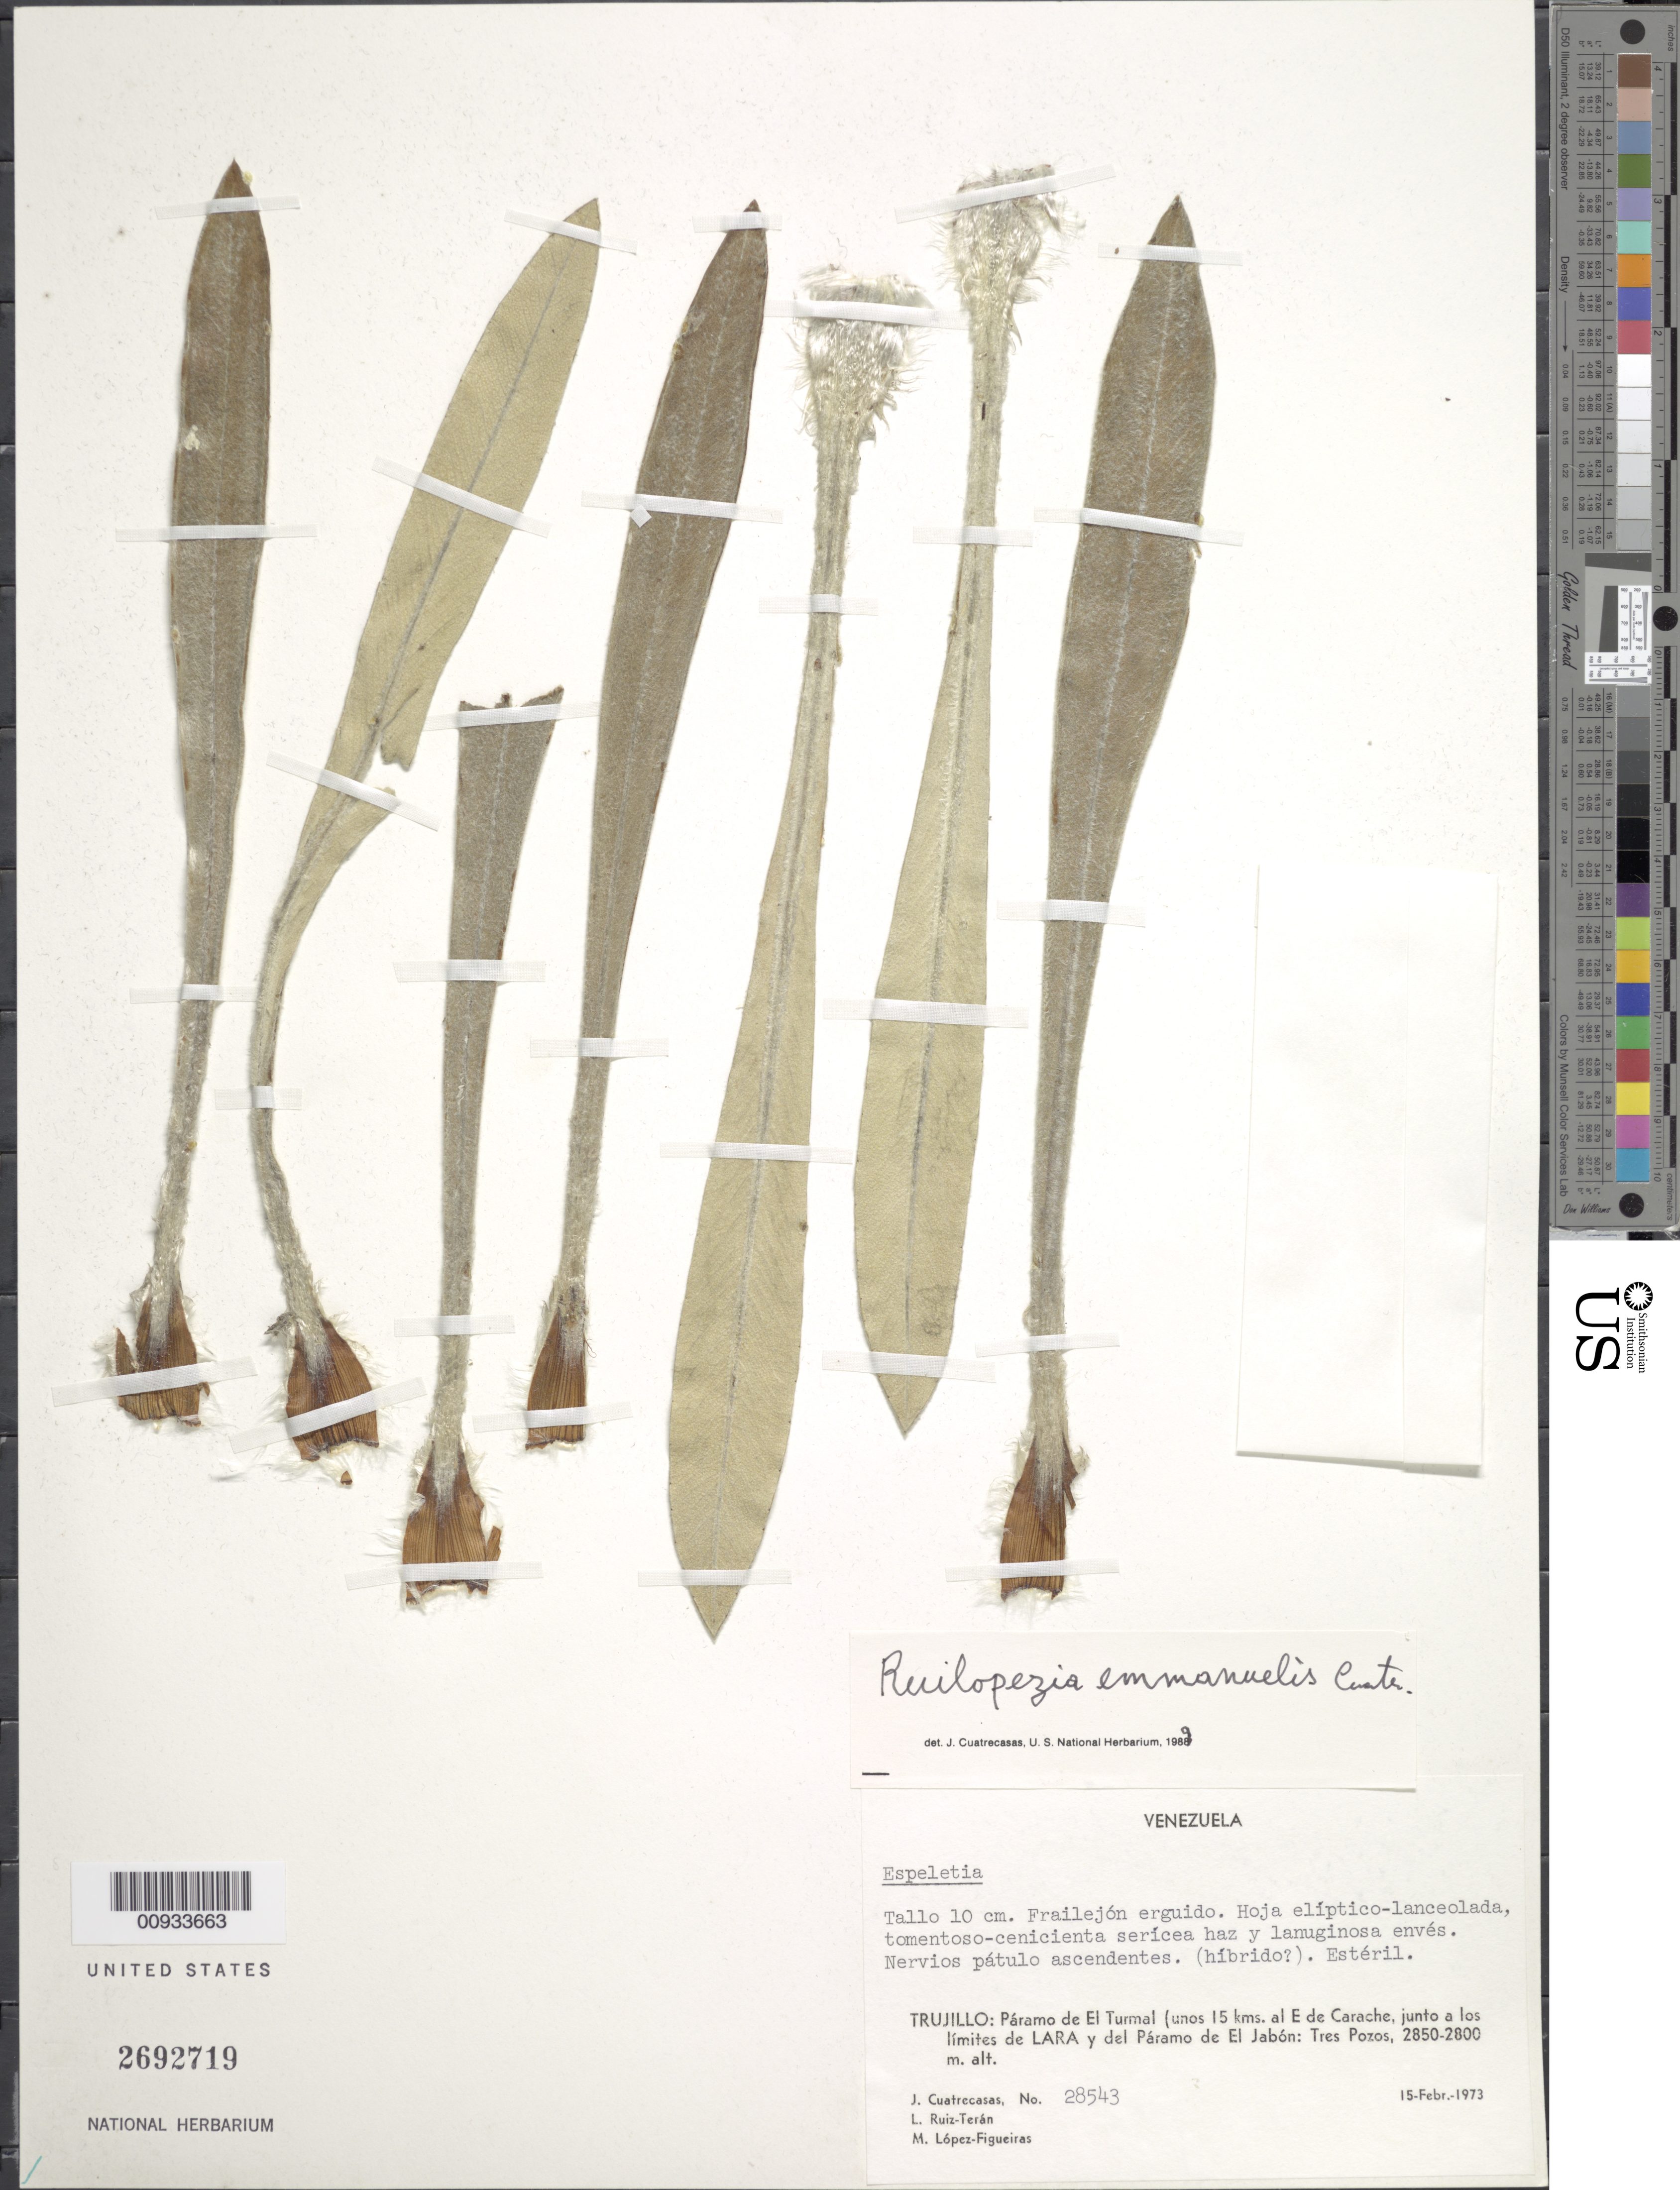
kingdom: Plantae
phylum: Tracheophyta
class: Magnoliopsida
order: Asterales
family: Asteraceae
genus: Ruilopezia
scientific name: Ruilopezia emmanuelis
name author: Cuatrec.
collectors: J. Cuatrecasas, L. E. Ruíz-Terán & M. López Figueiras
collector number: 28543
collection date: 1973-02-15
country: Venezuela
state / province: Trujillo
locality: Paramo de El Turmal (unos 15 kms al E de Carache, junto a los limtes de Lara y del Paramo El Jabon, Tres Pozos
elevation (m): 2800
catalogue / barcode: US 2692719